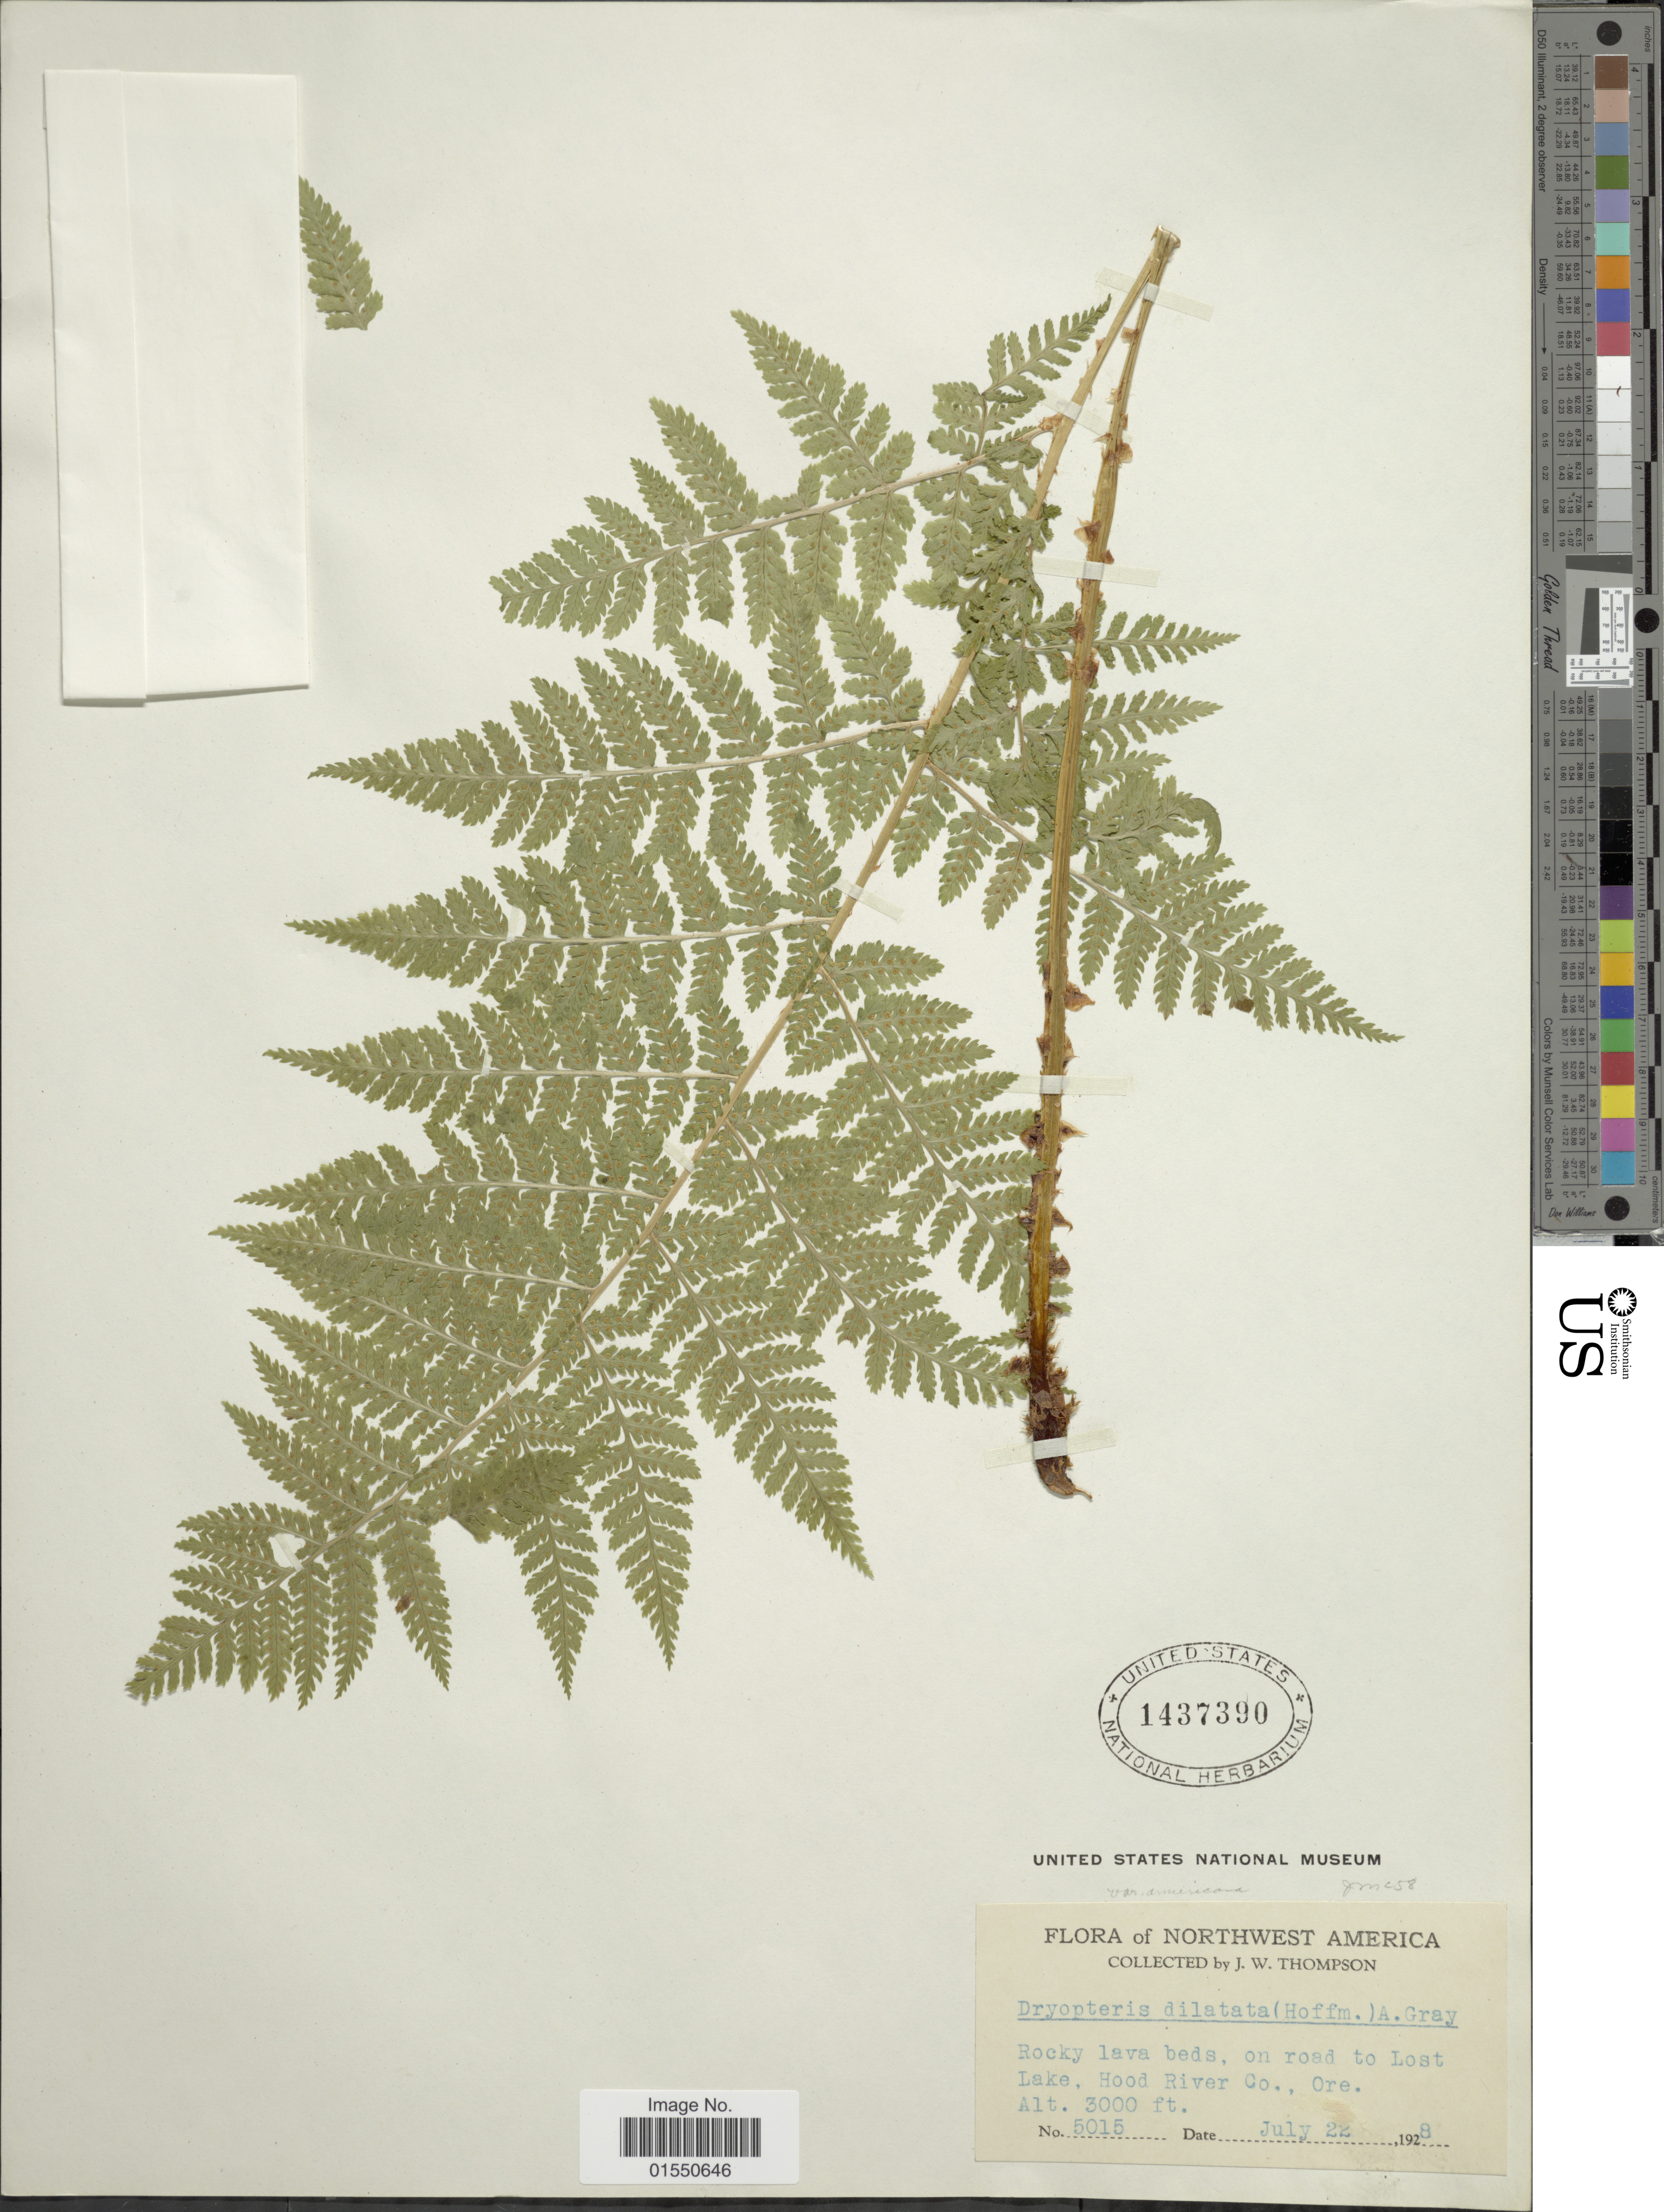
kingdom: Plantae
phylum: Tracheophyta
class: Polypodiopsida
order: Polypodiales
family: Dryopteridaceae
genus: Dryopteris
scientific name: Dryopteris expansa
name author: (C. Presl) Fraser-Jenk. & Jermy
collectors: J. W. Thompson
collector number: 5015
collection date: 1928-07-22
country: United States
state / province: Oregon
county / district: Hood River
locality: Rocky lava beds, on road to Lost Lake. Hood River Co.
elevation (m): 914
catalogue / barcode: US 1437390